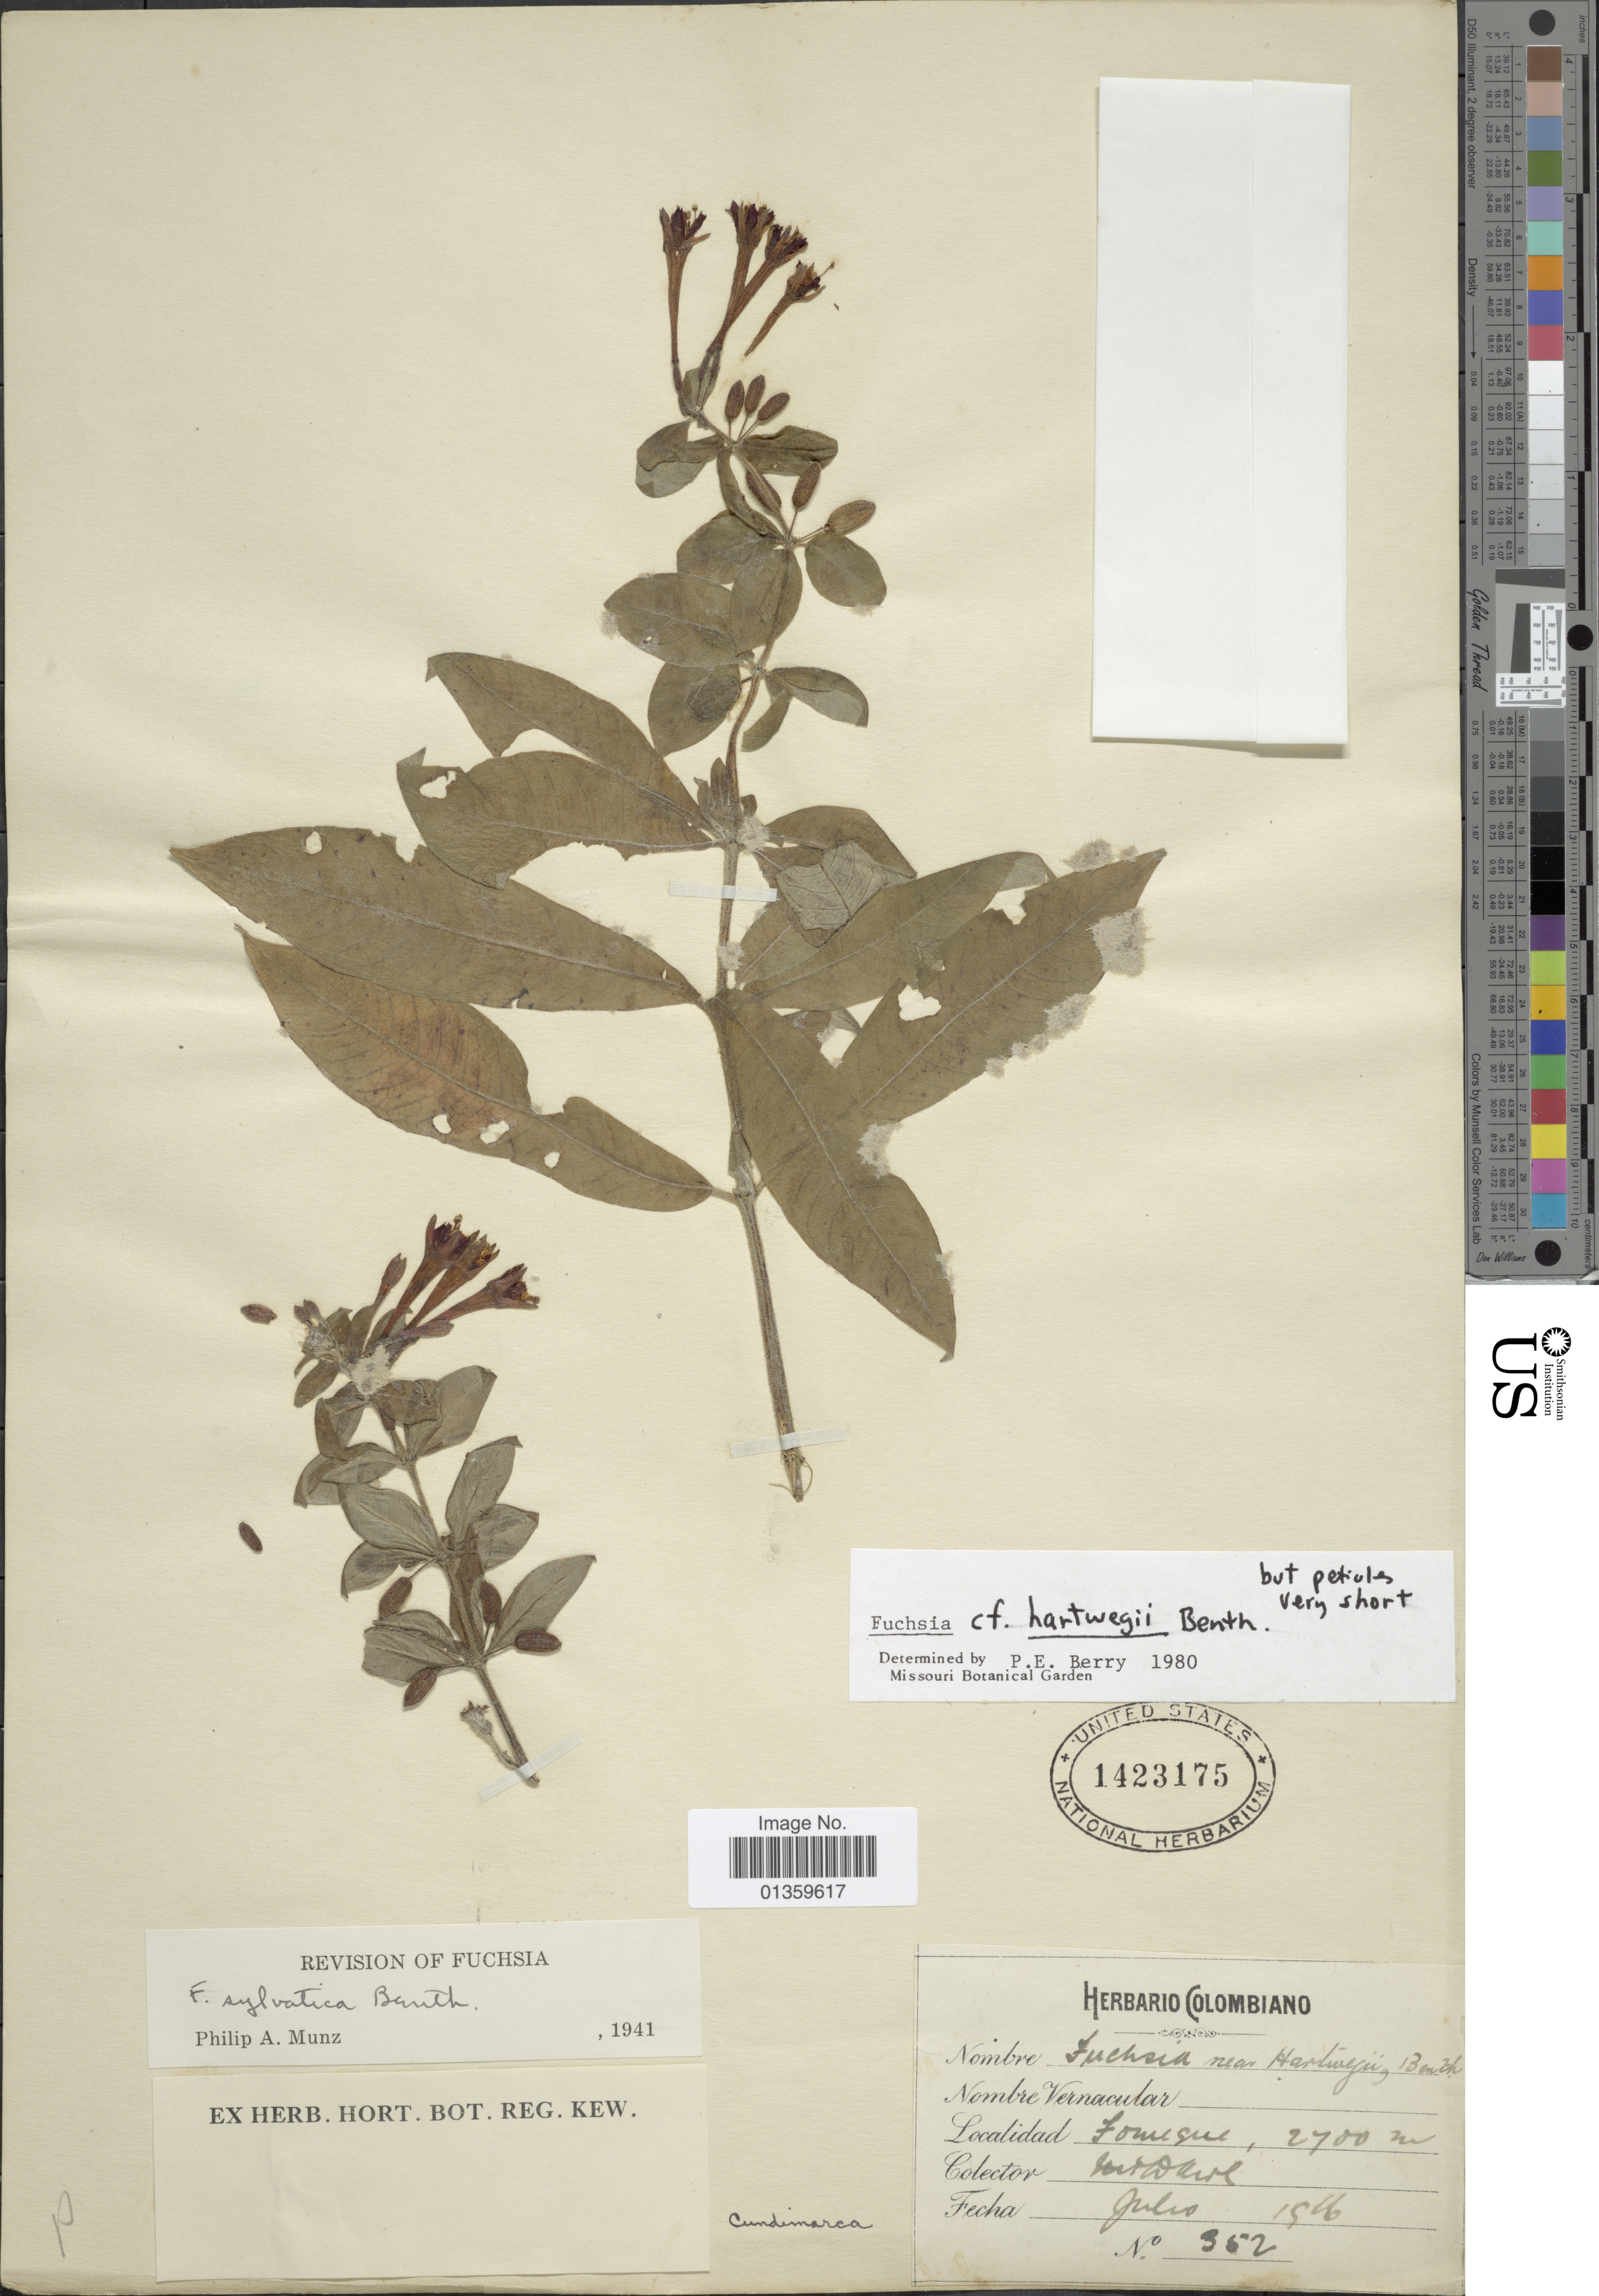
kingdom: Plantae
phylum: Tracheophyta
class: Magnoliopsida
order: Myrtales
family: Onagraceae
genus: Fuchsia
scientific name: Fuchsia hartwegii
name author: Benth.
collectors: M. T. Dawe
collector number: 352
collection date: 1916-07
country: Colombia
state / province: Cundinamarca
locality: Fómeque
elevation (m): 2700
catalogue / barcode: US 1423175